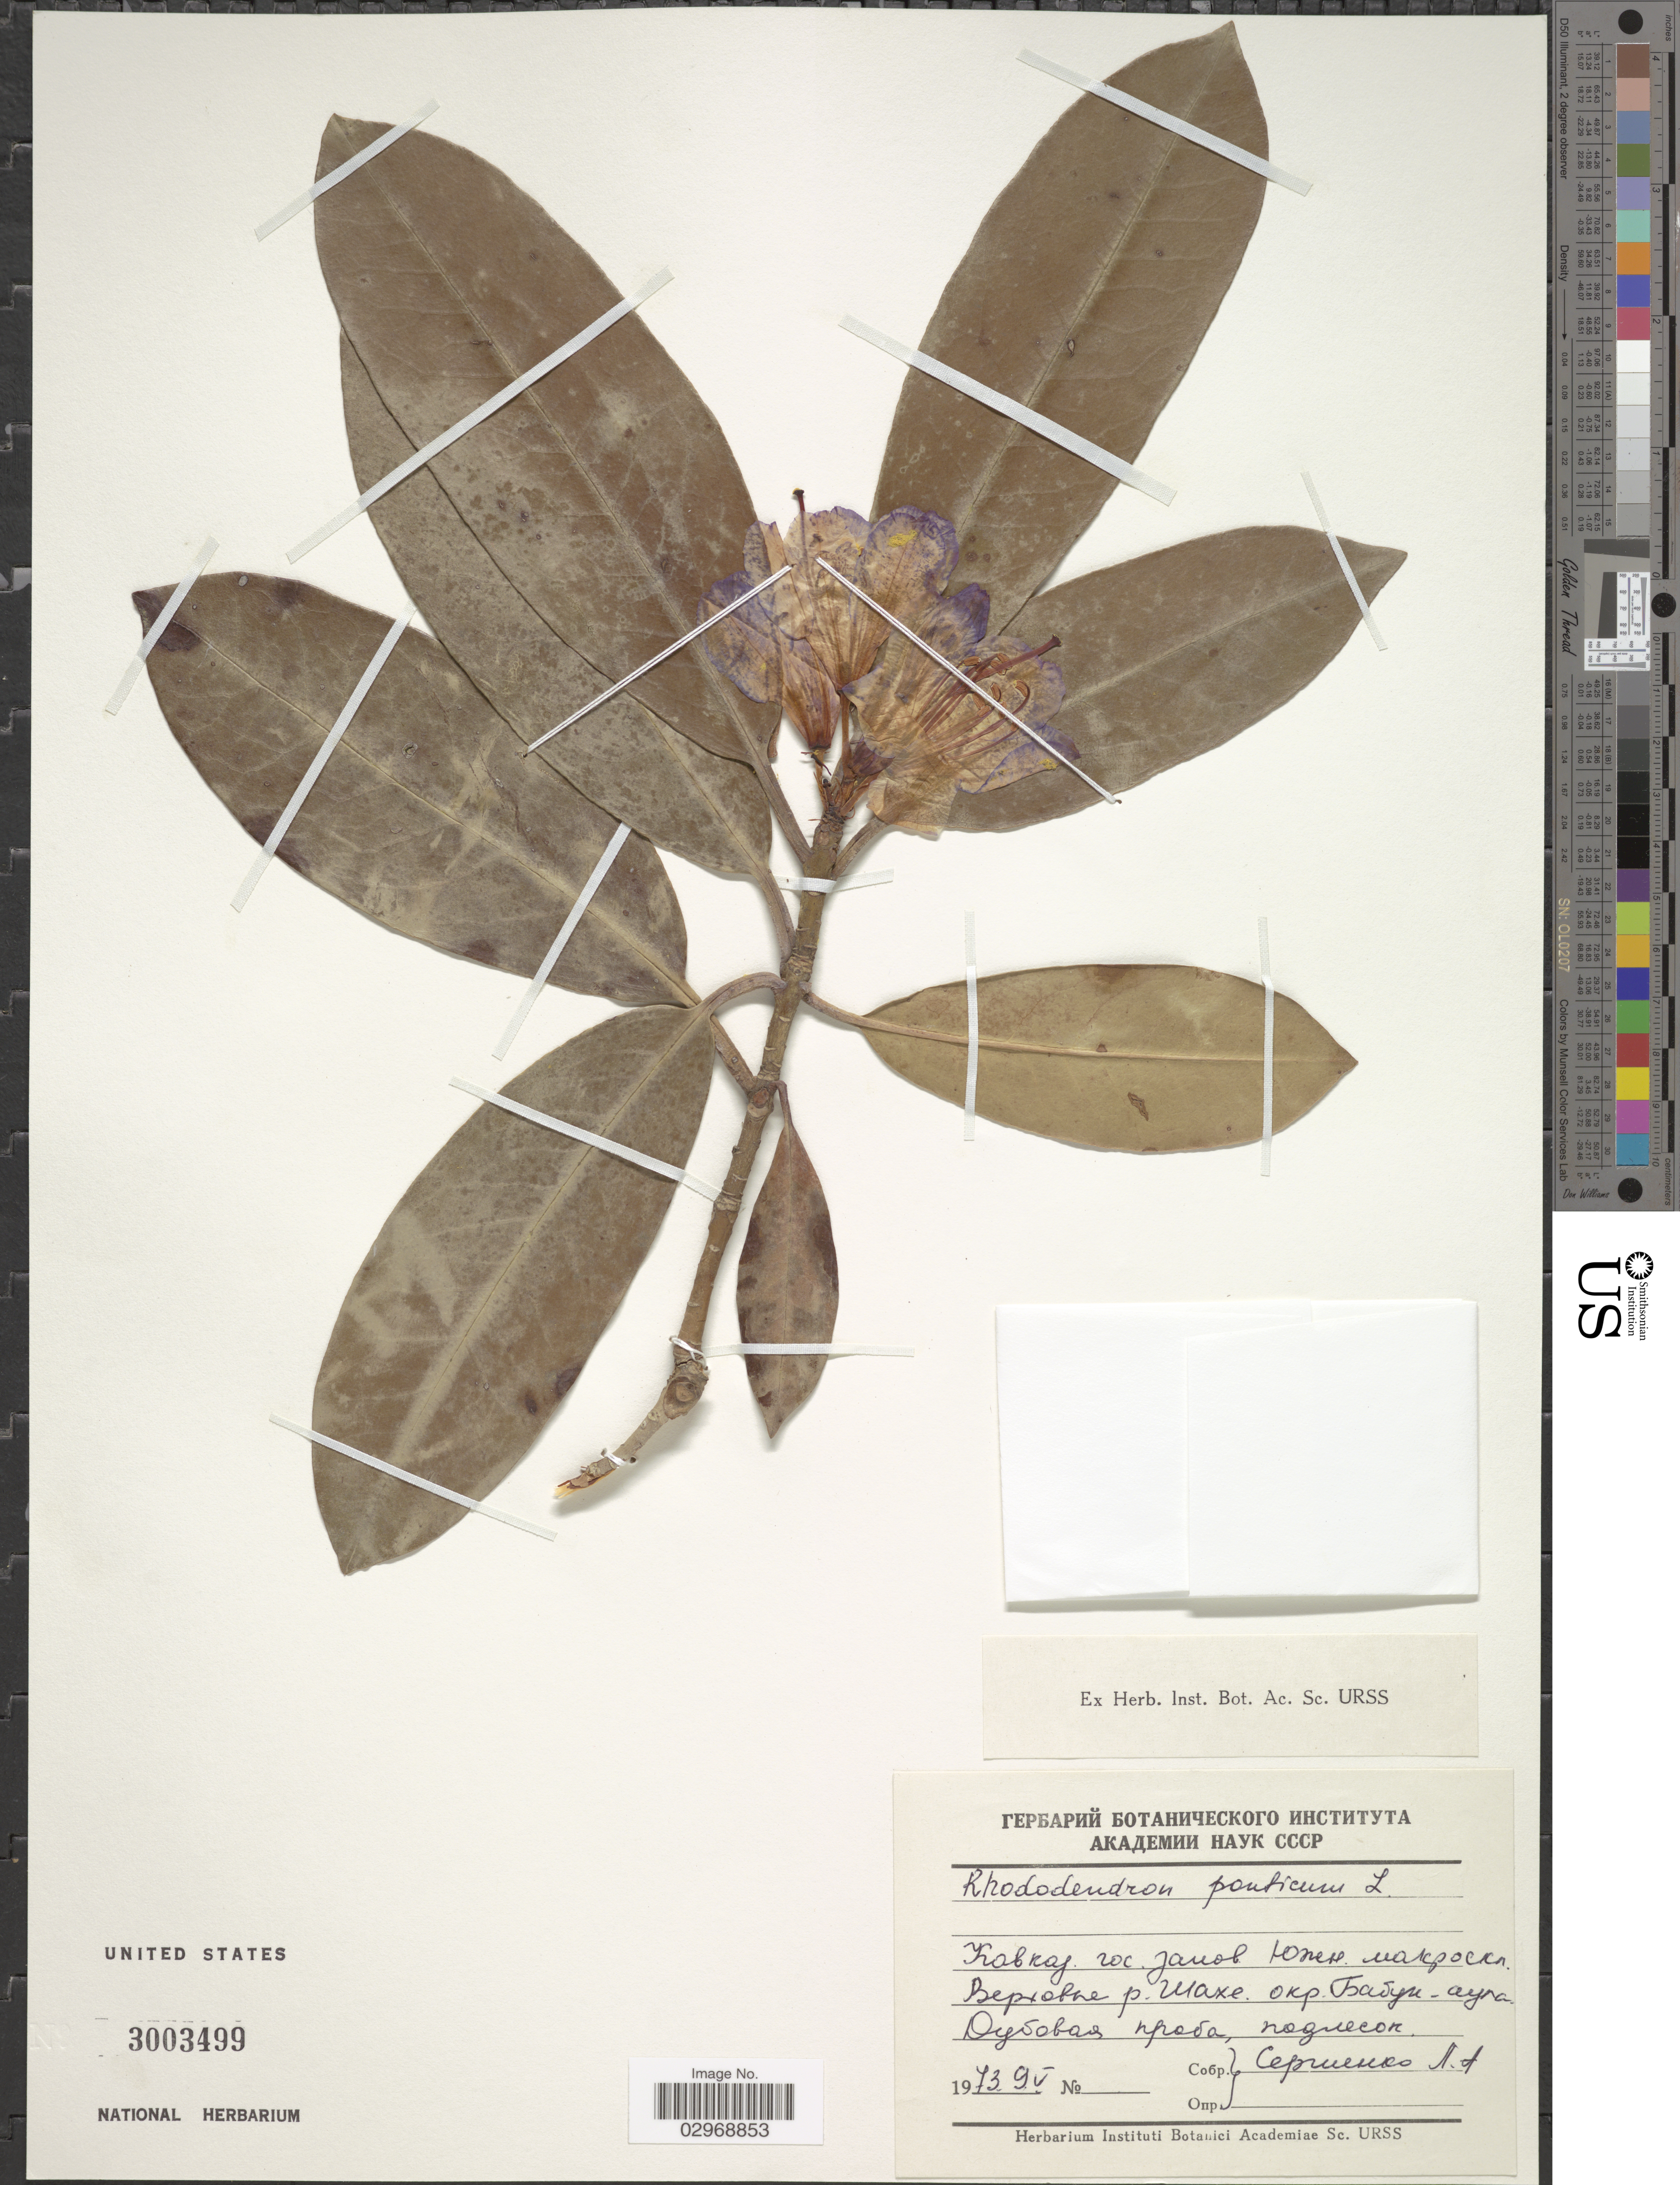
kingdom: Plantae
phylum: Tracheophyta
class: Magnoliopsida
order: Ericales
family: Ericaceae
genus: Rhododendron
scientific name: Rhododendron ponticum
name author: L.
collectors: L. Sergienko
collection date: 1973-05-09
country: Russian Federation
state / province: Krasnodar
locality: South Nature Reserve, Upper of River Shakhe.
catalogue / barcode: US 3003499